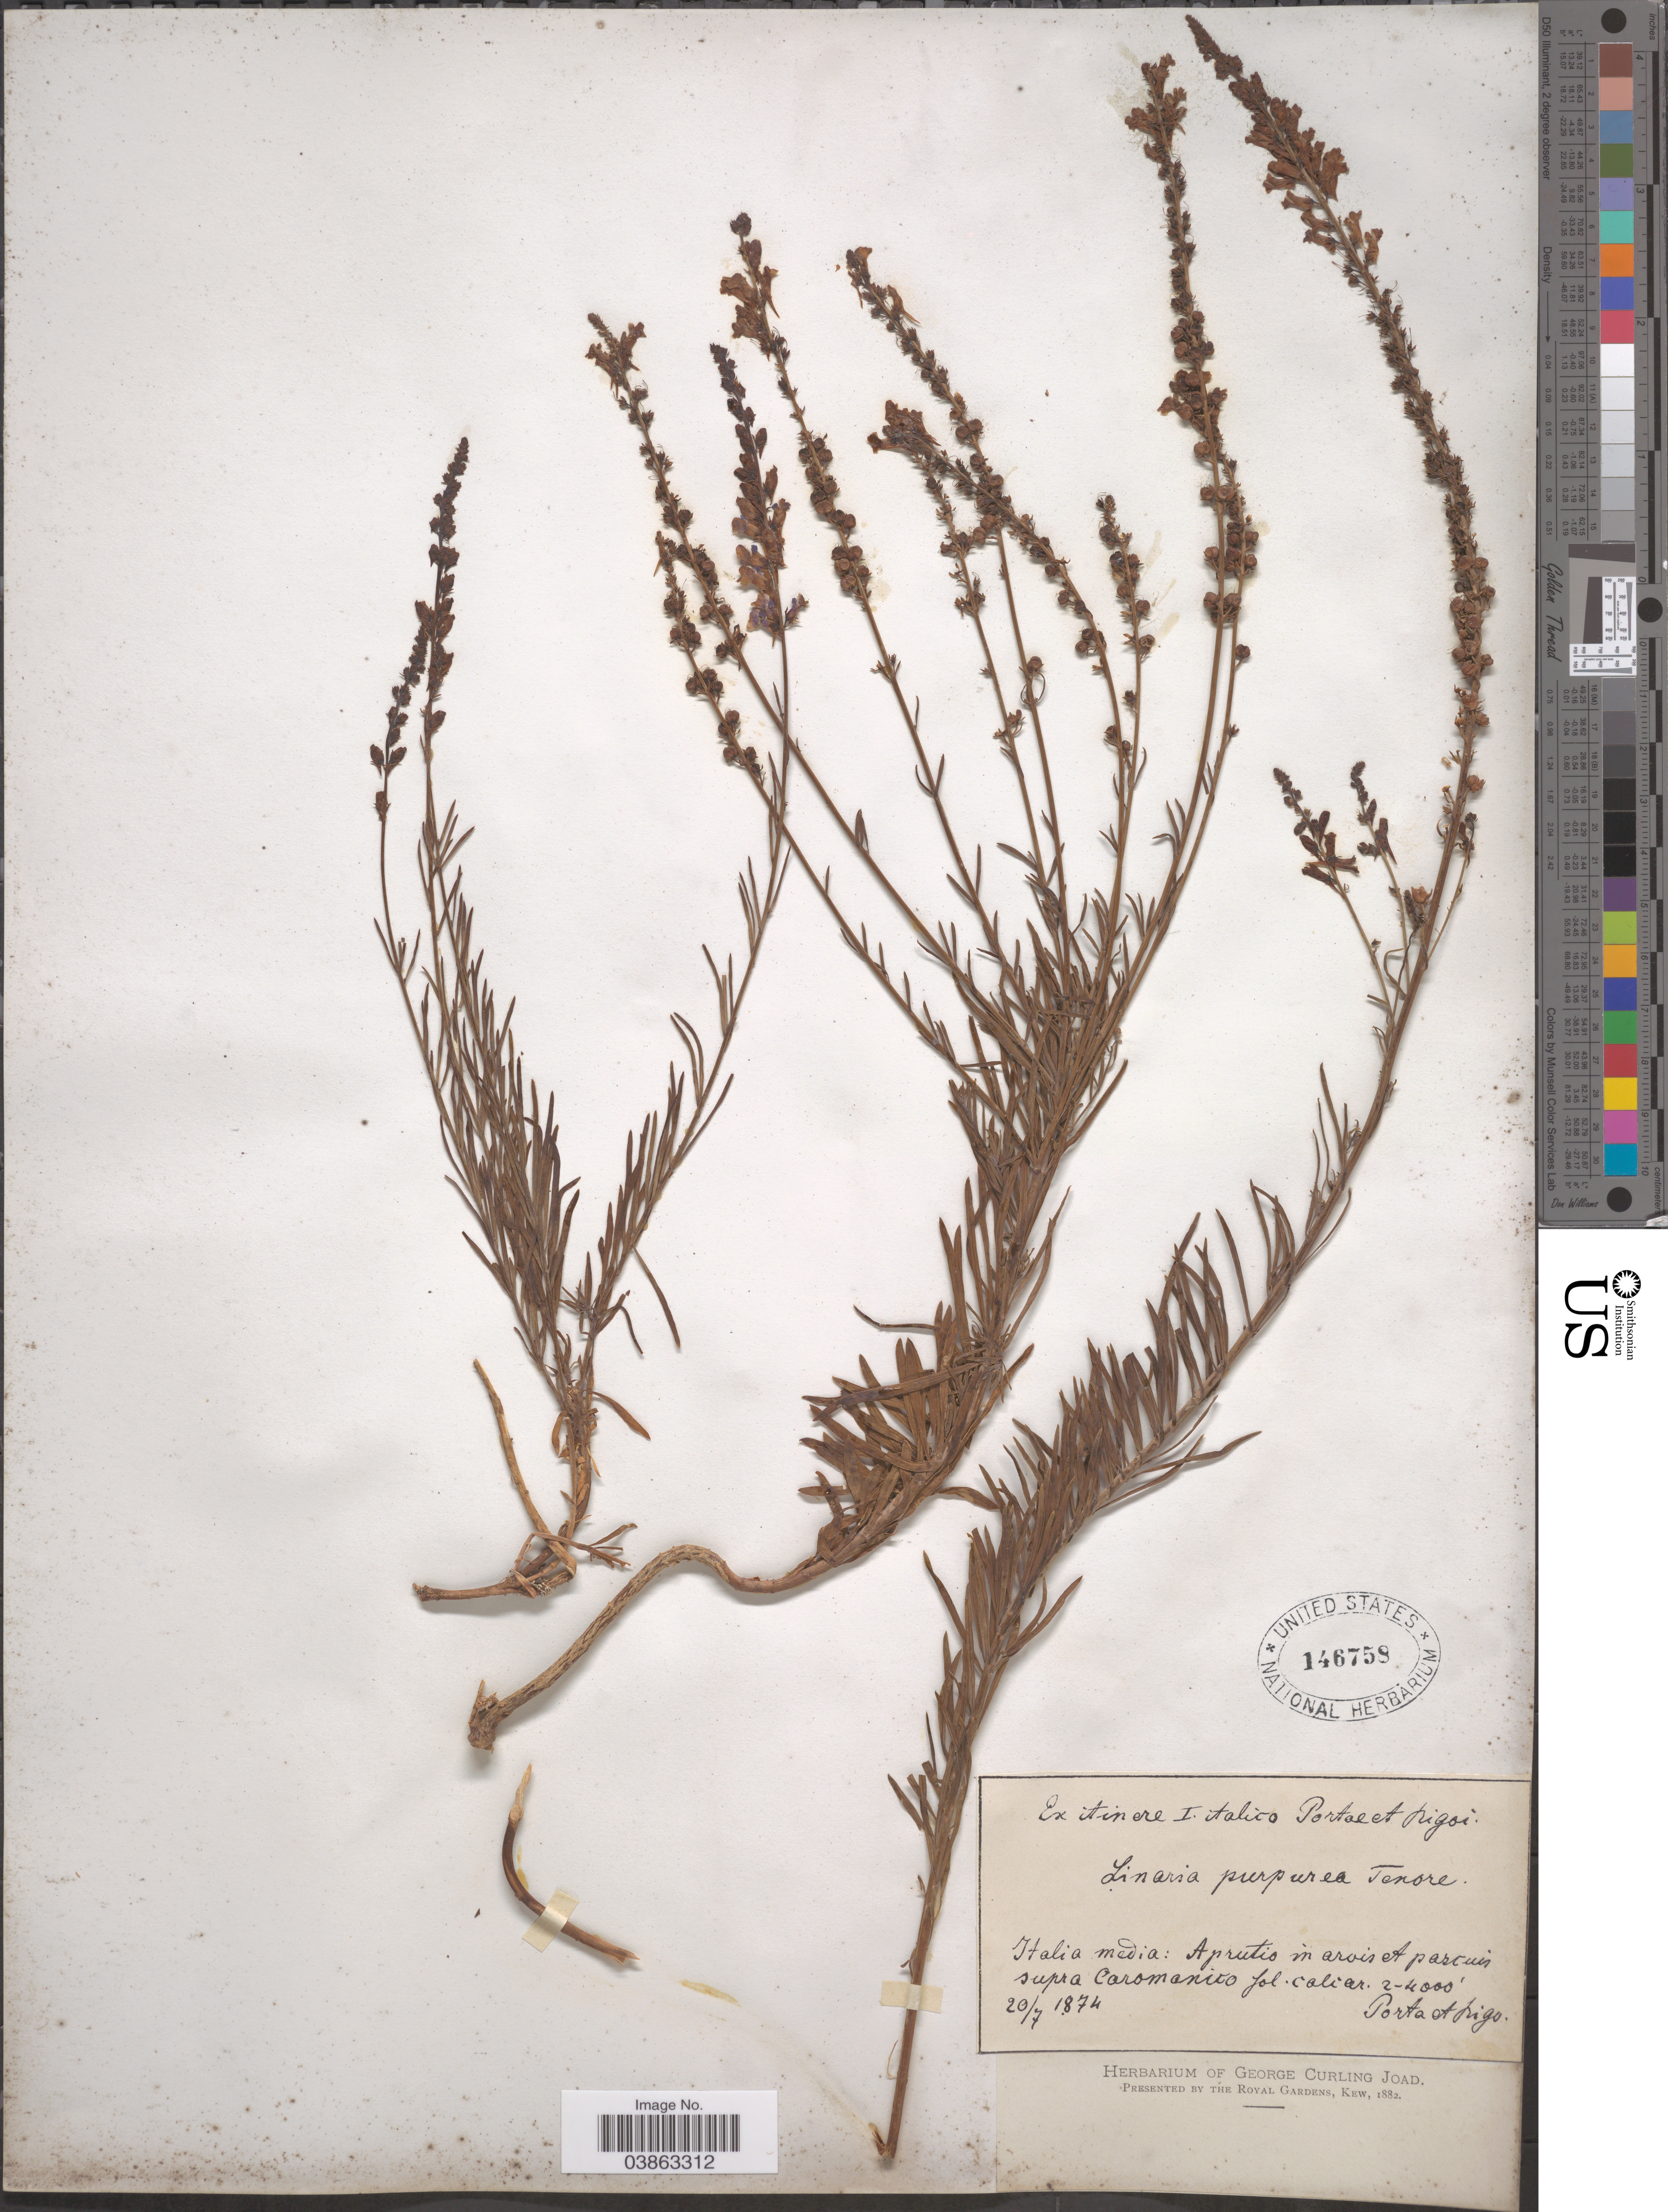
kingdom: Plantae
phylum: Tracheophyta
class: Magnoliopsida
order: Lamiales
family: Plantaginaceae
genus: Linaria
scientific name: Linaria purpurea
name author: (L.) Mill.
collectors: -- Porta & -. Frigo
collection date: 1874-07-20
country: Italy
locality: Italia media: Aprutis in arois et pascuis supra Caromanico fol. coliar.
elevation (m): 610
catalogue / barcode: US 146758